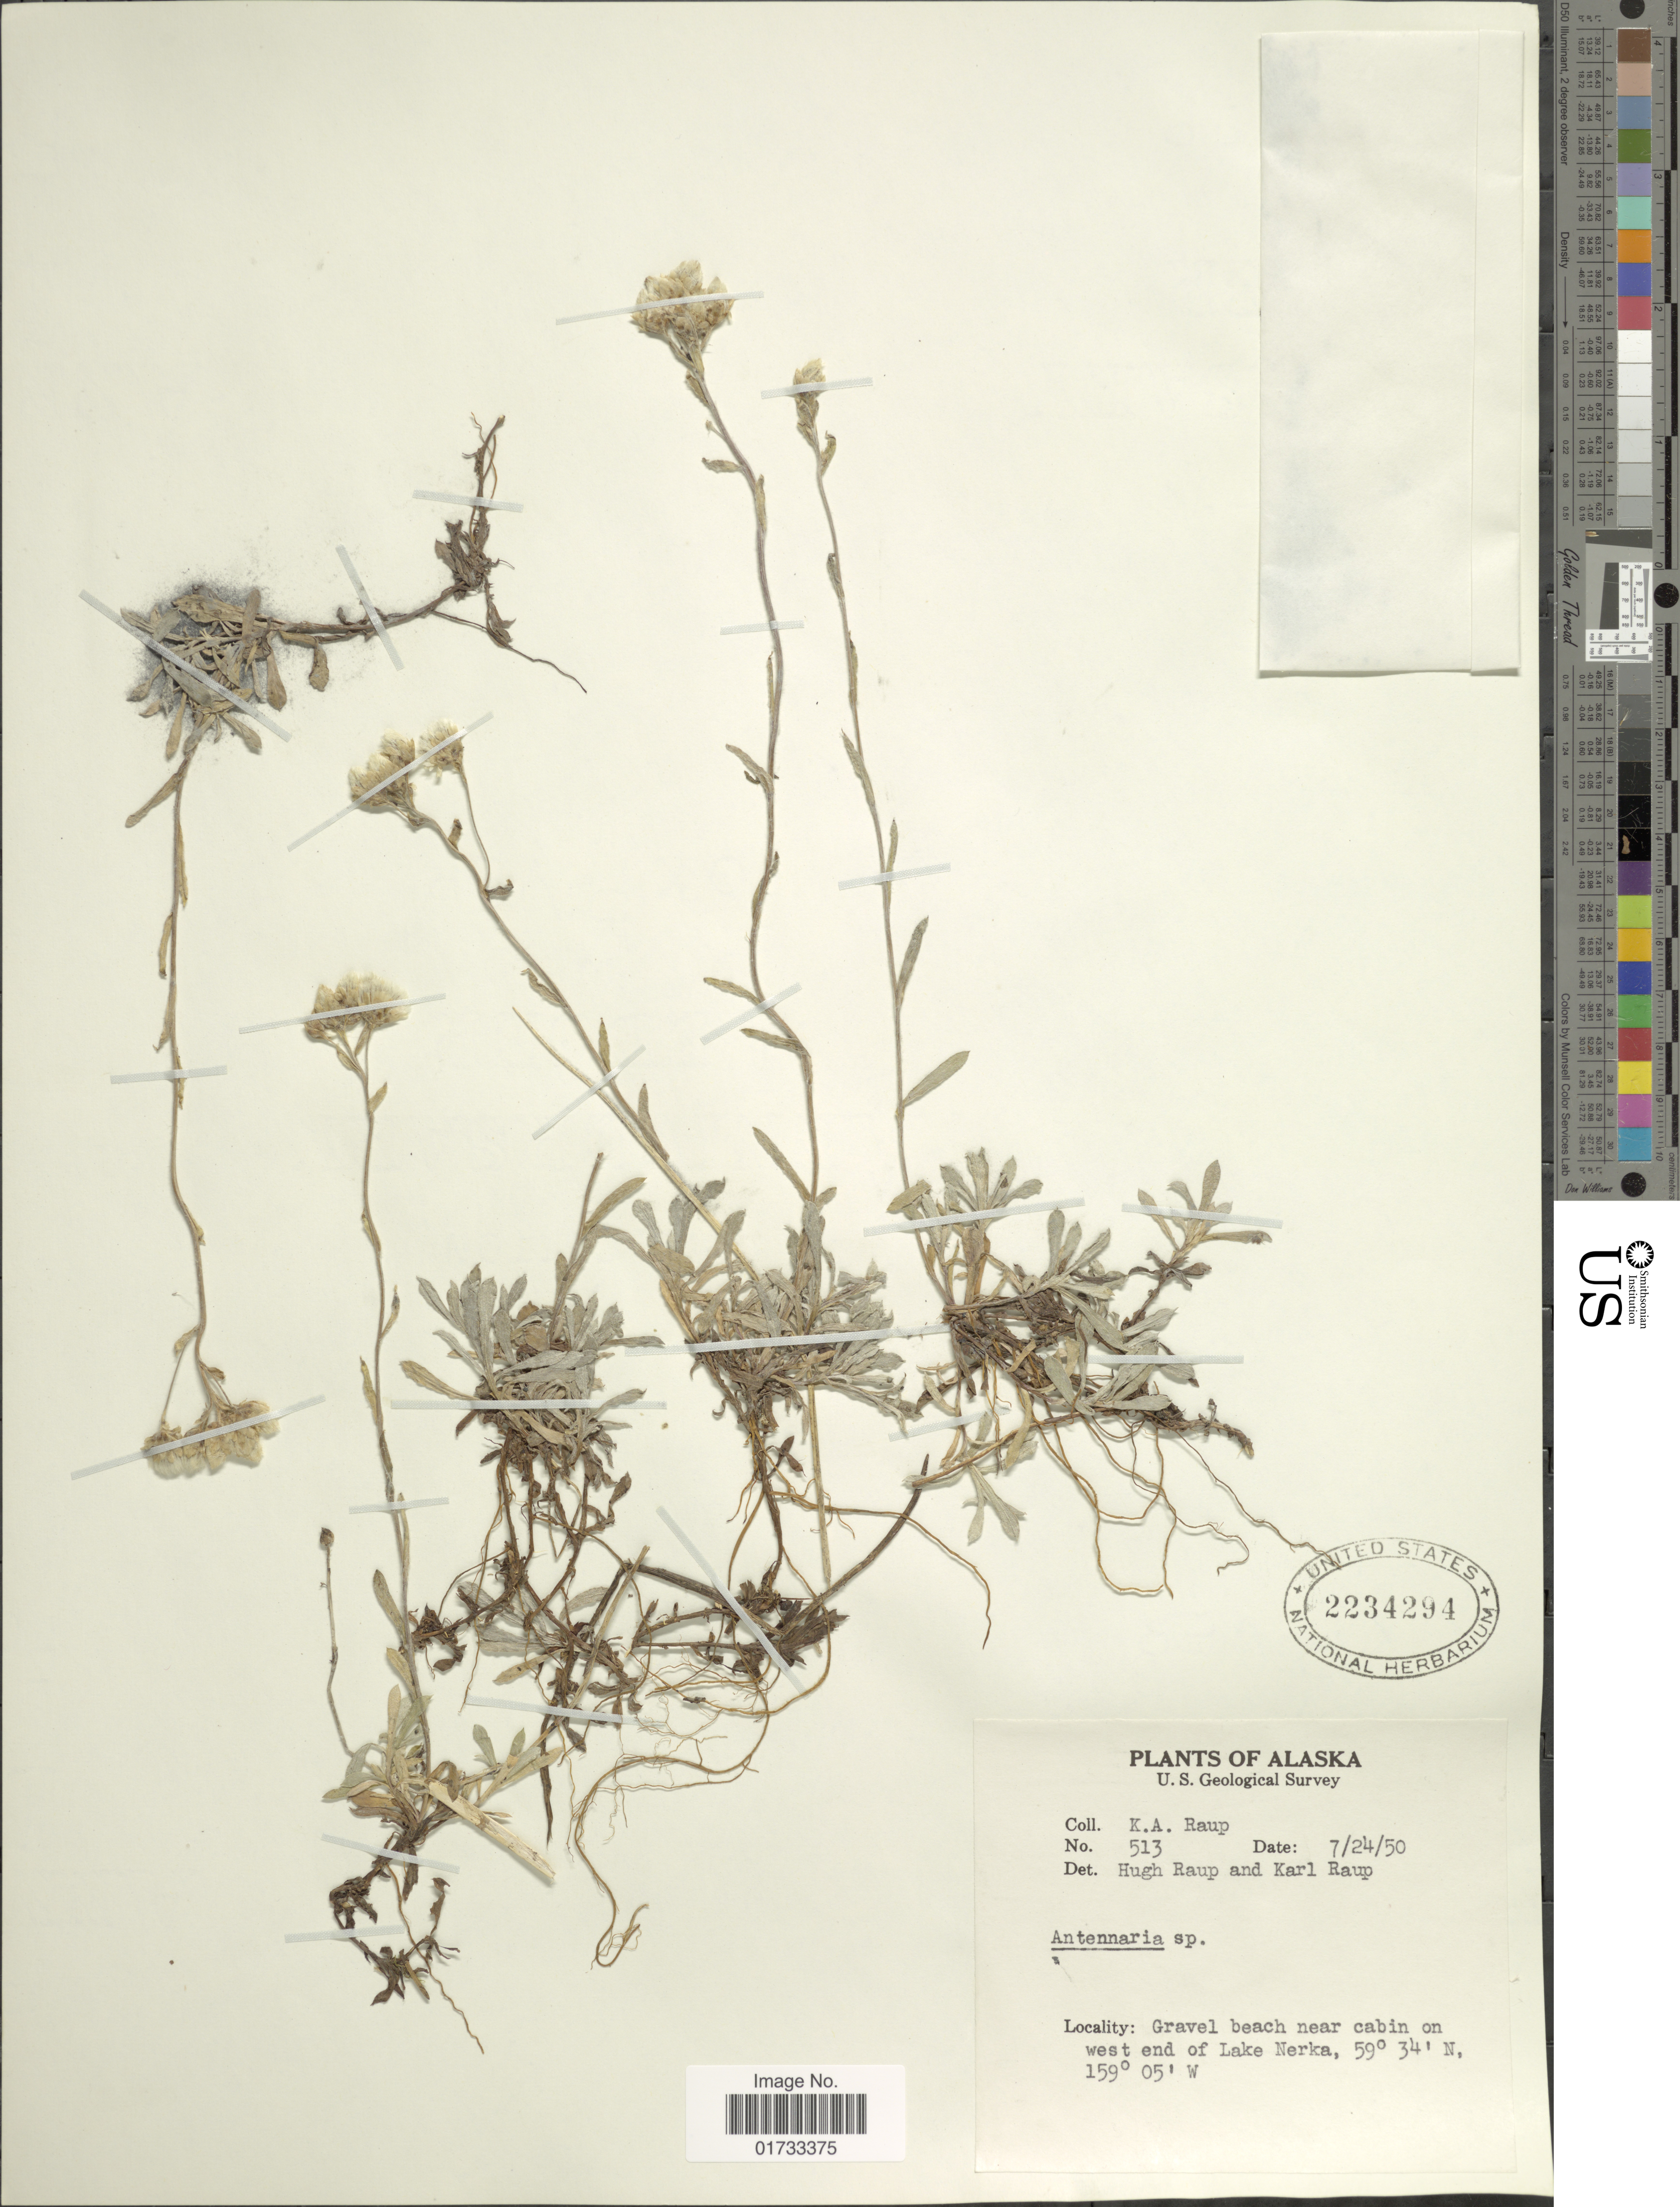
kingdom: Plantae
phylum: Tracheophyta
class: Magnoliopsida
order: Asterales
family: Asteraceae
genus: Antennaria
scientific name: Antennaria sp.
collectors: K. Raup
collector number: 513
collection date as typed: Transcribed d/m/y: 24/7/50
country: United States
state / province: Alaska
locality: Gravel beach near cabin on west end of Lake Nerka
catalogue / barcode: US 2234294